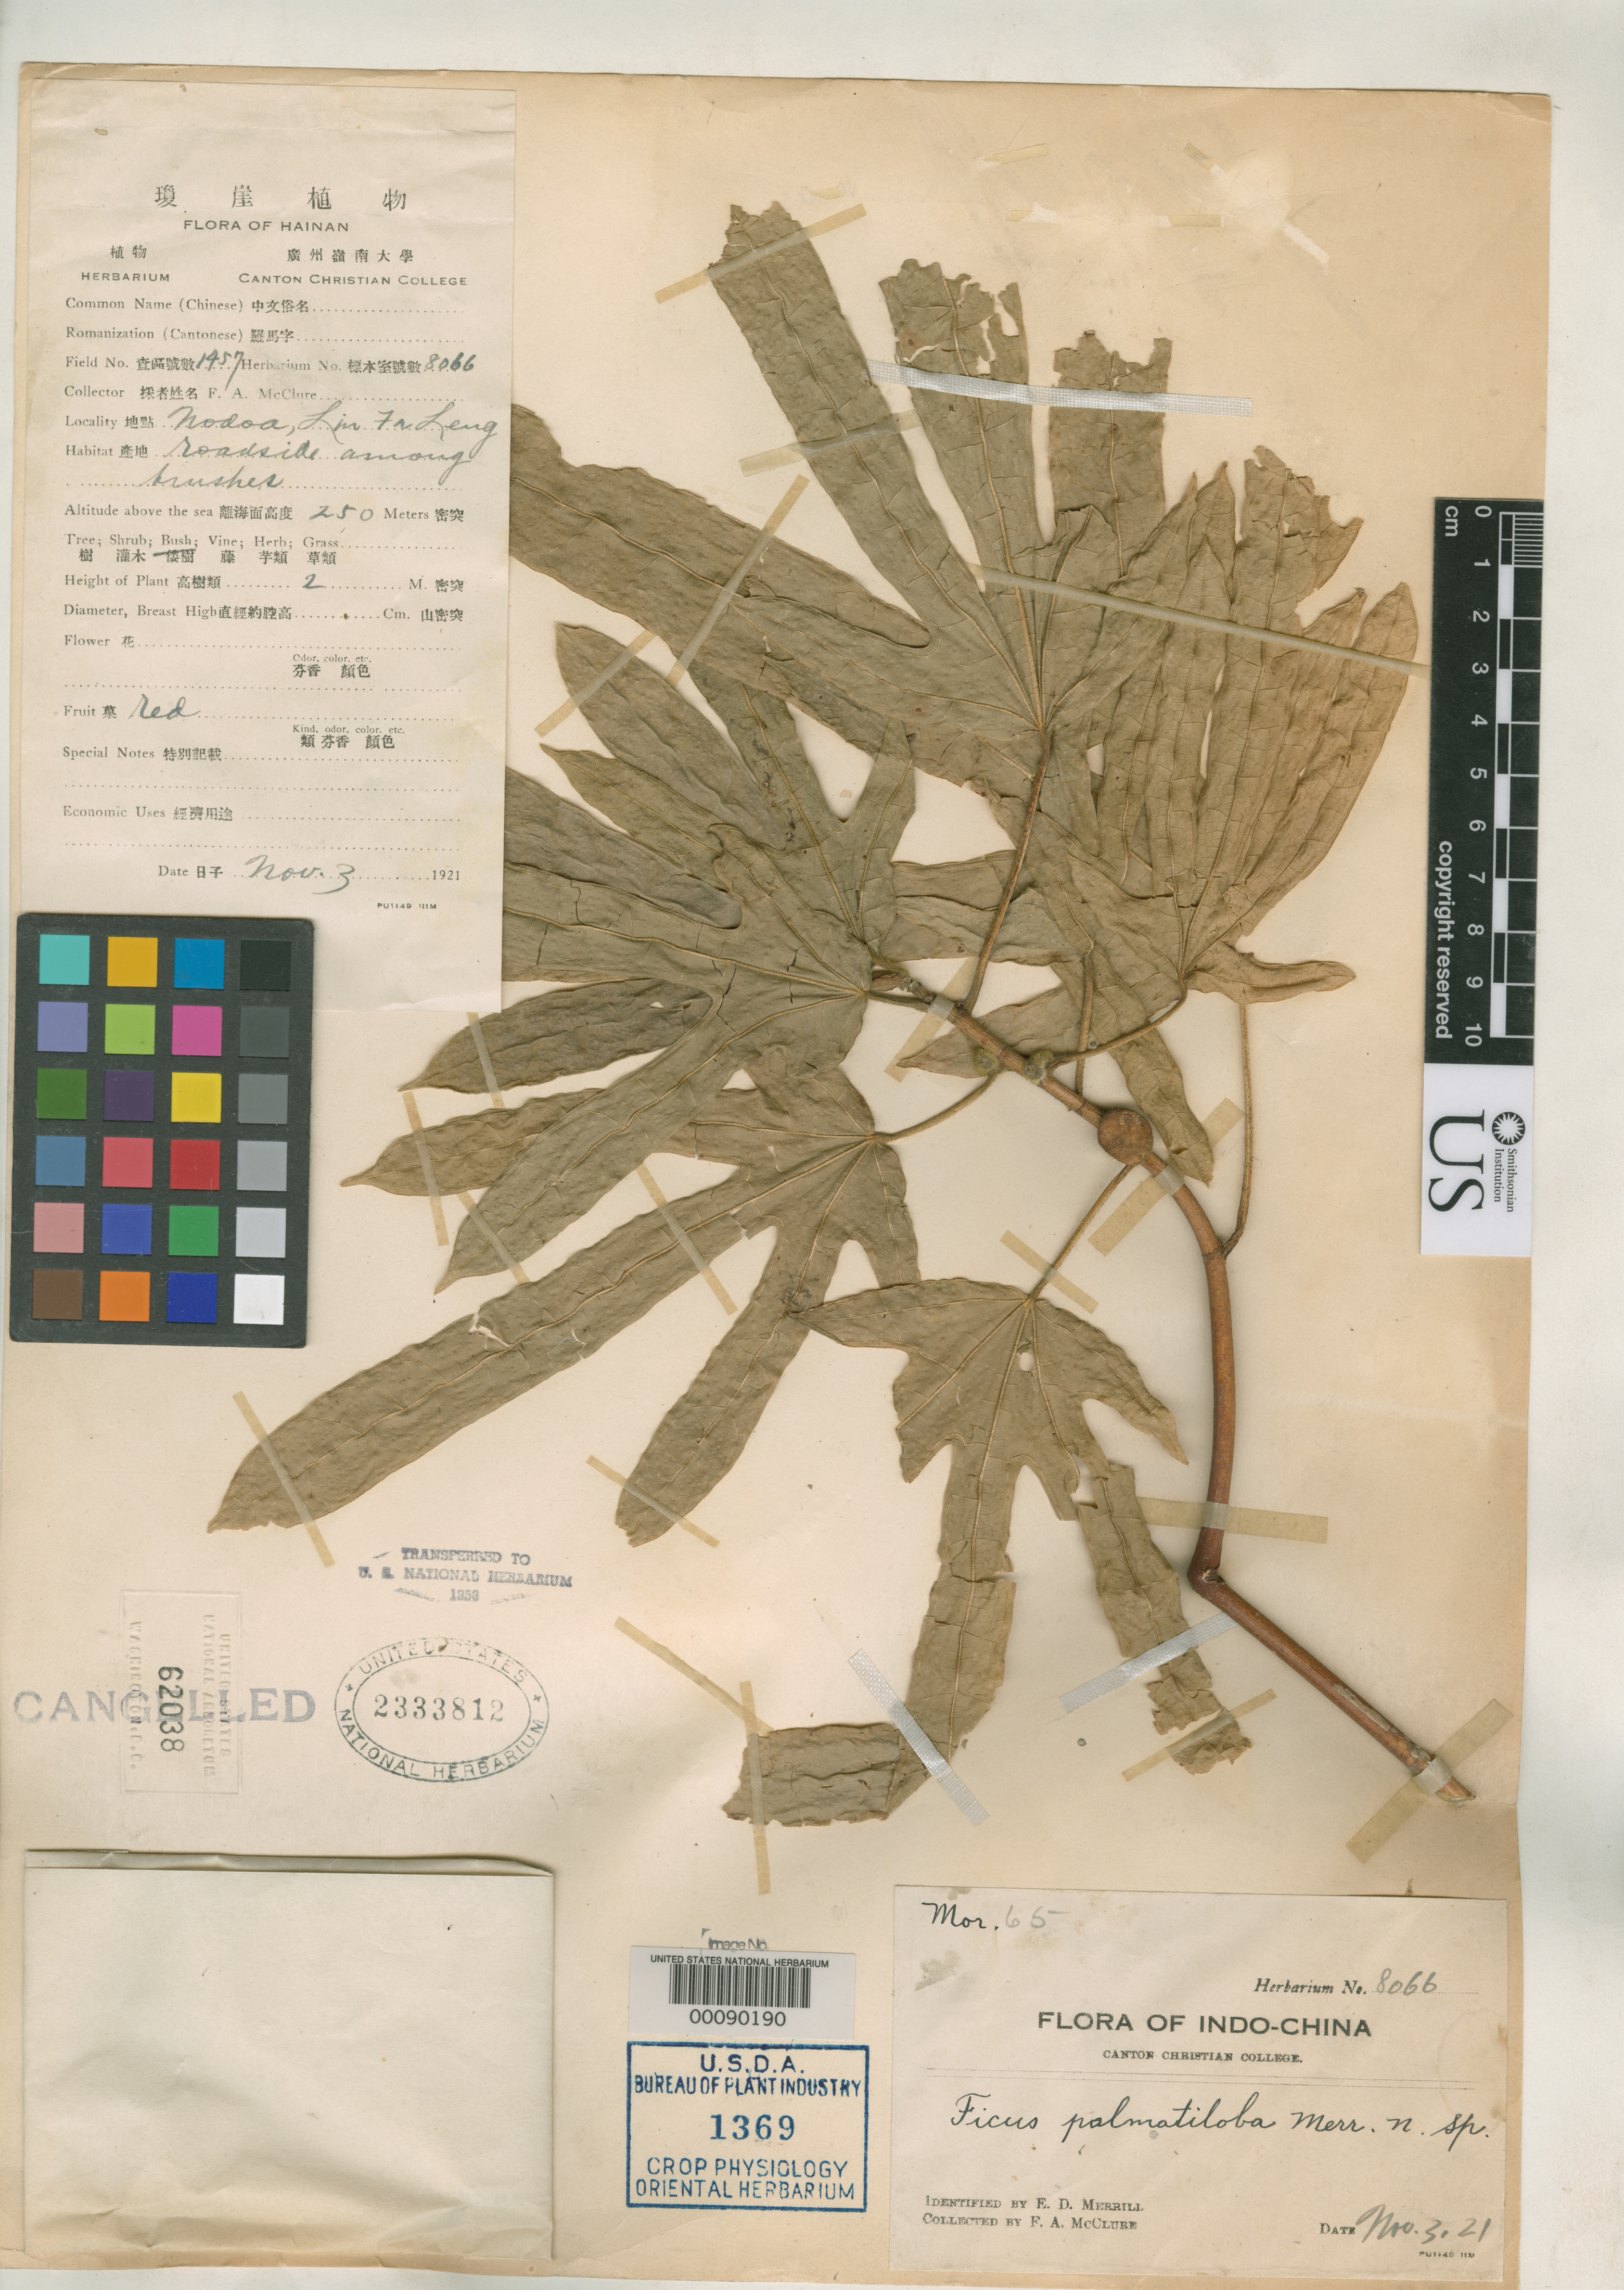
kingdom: Plantae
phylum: Tracheophyta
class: Magnoliopsida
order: Rosales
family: Moraceae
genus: Ficus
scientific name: Ficus palmatiloba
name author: Merr.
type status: Isotype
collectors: F. A. McClure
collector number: C.C.C. 8066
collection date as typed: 03 Nov 1921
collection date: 1921-11-03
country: China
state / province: Hainan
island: Hainan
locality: Nodoa.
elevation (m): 250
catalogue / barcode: US 2333812